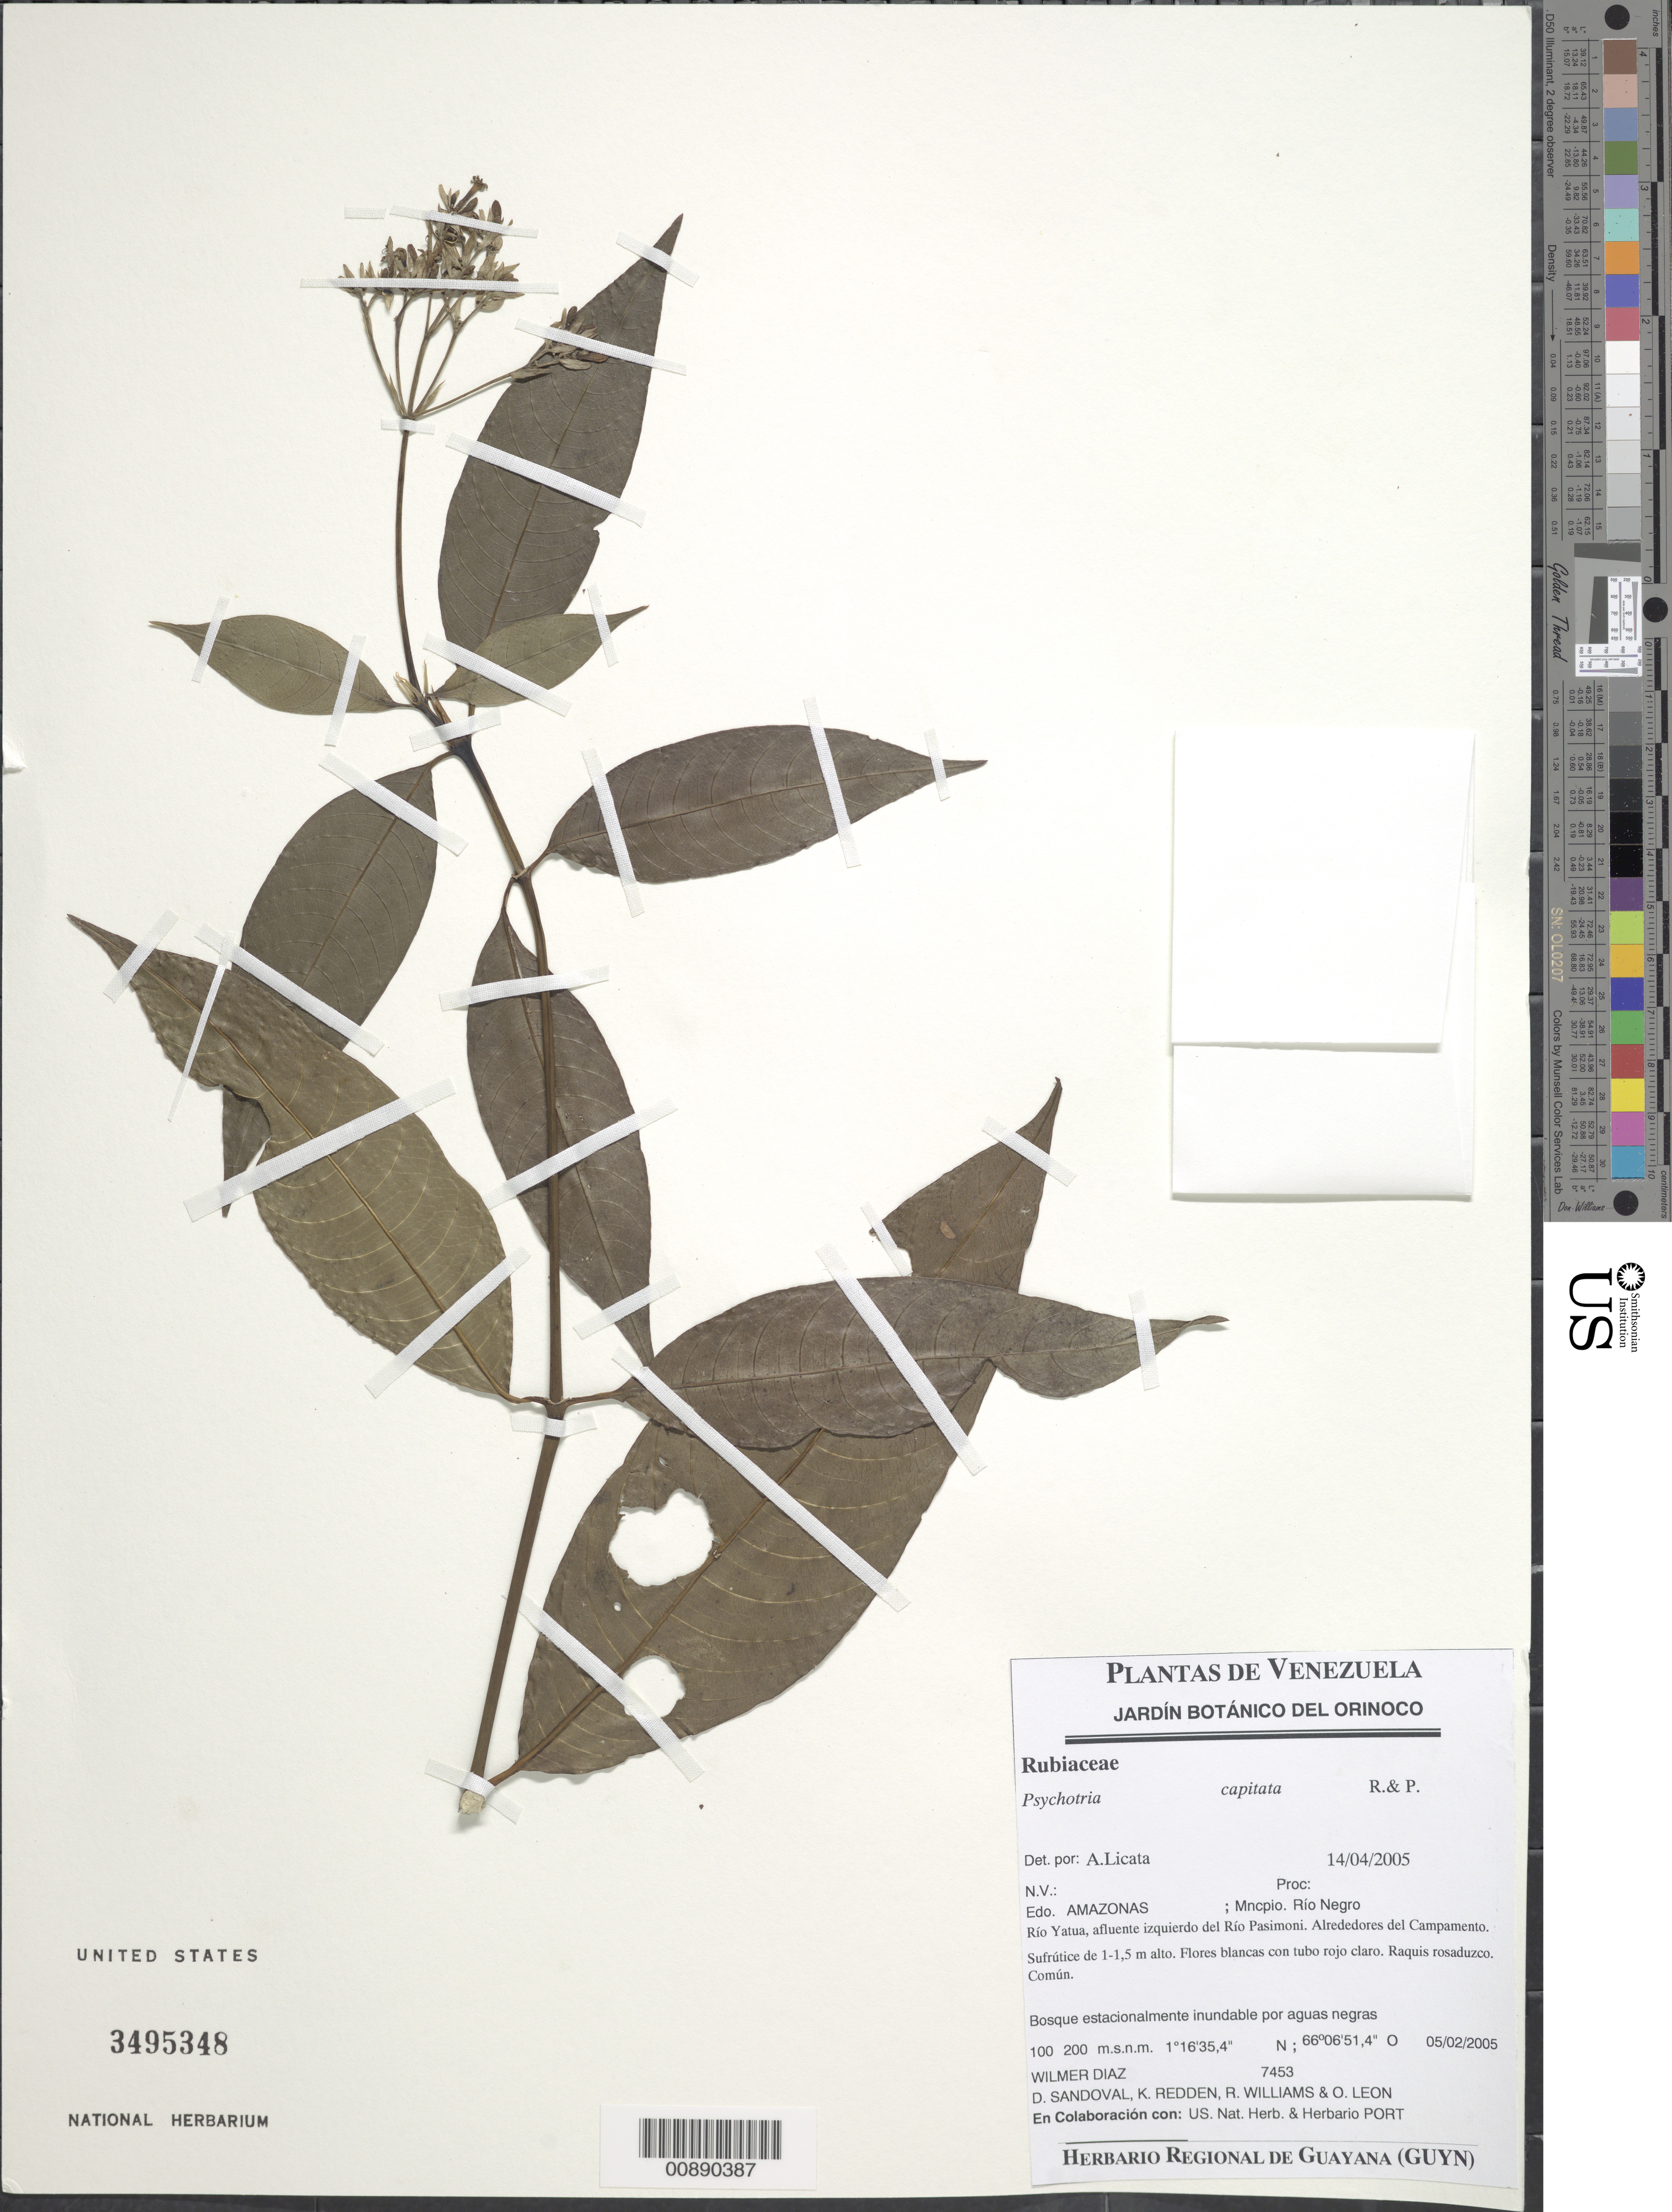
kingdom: Plantae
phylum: Tracheophyta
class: Magnoliopsida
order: Gentianales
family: Rubiaceae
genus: Psychotria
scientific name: Psychotria capitata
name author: Ruiz & Pav.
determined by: Licata, A., (PORT), Univ. Nac. Exp. de los Llanos Ezequiel Zamora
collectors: W. Díaz P., D. Sandoval, K. M. Redden, R. Williams & O. León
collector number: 7453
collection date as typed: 5-Feb-05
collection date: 2005-02-05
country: Venezuela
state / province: Amazonas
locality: Mun. Río Negro, Río Yatua, afluente del Río Pasimoni, alrededores Campamento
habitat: Bosque estacionalmente inundable por aguas negras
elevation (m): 100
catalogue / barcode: US 3495348